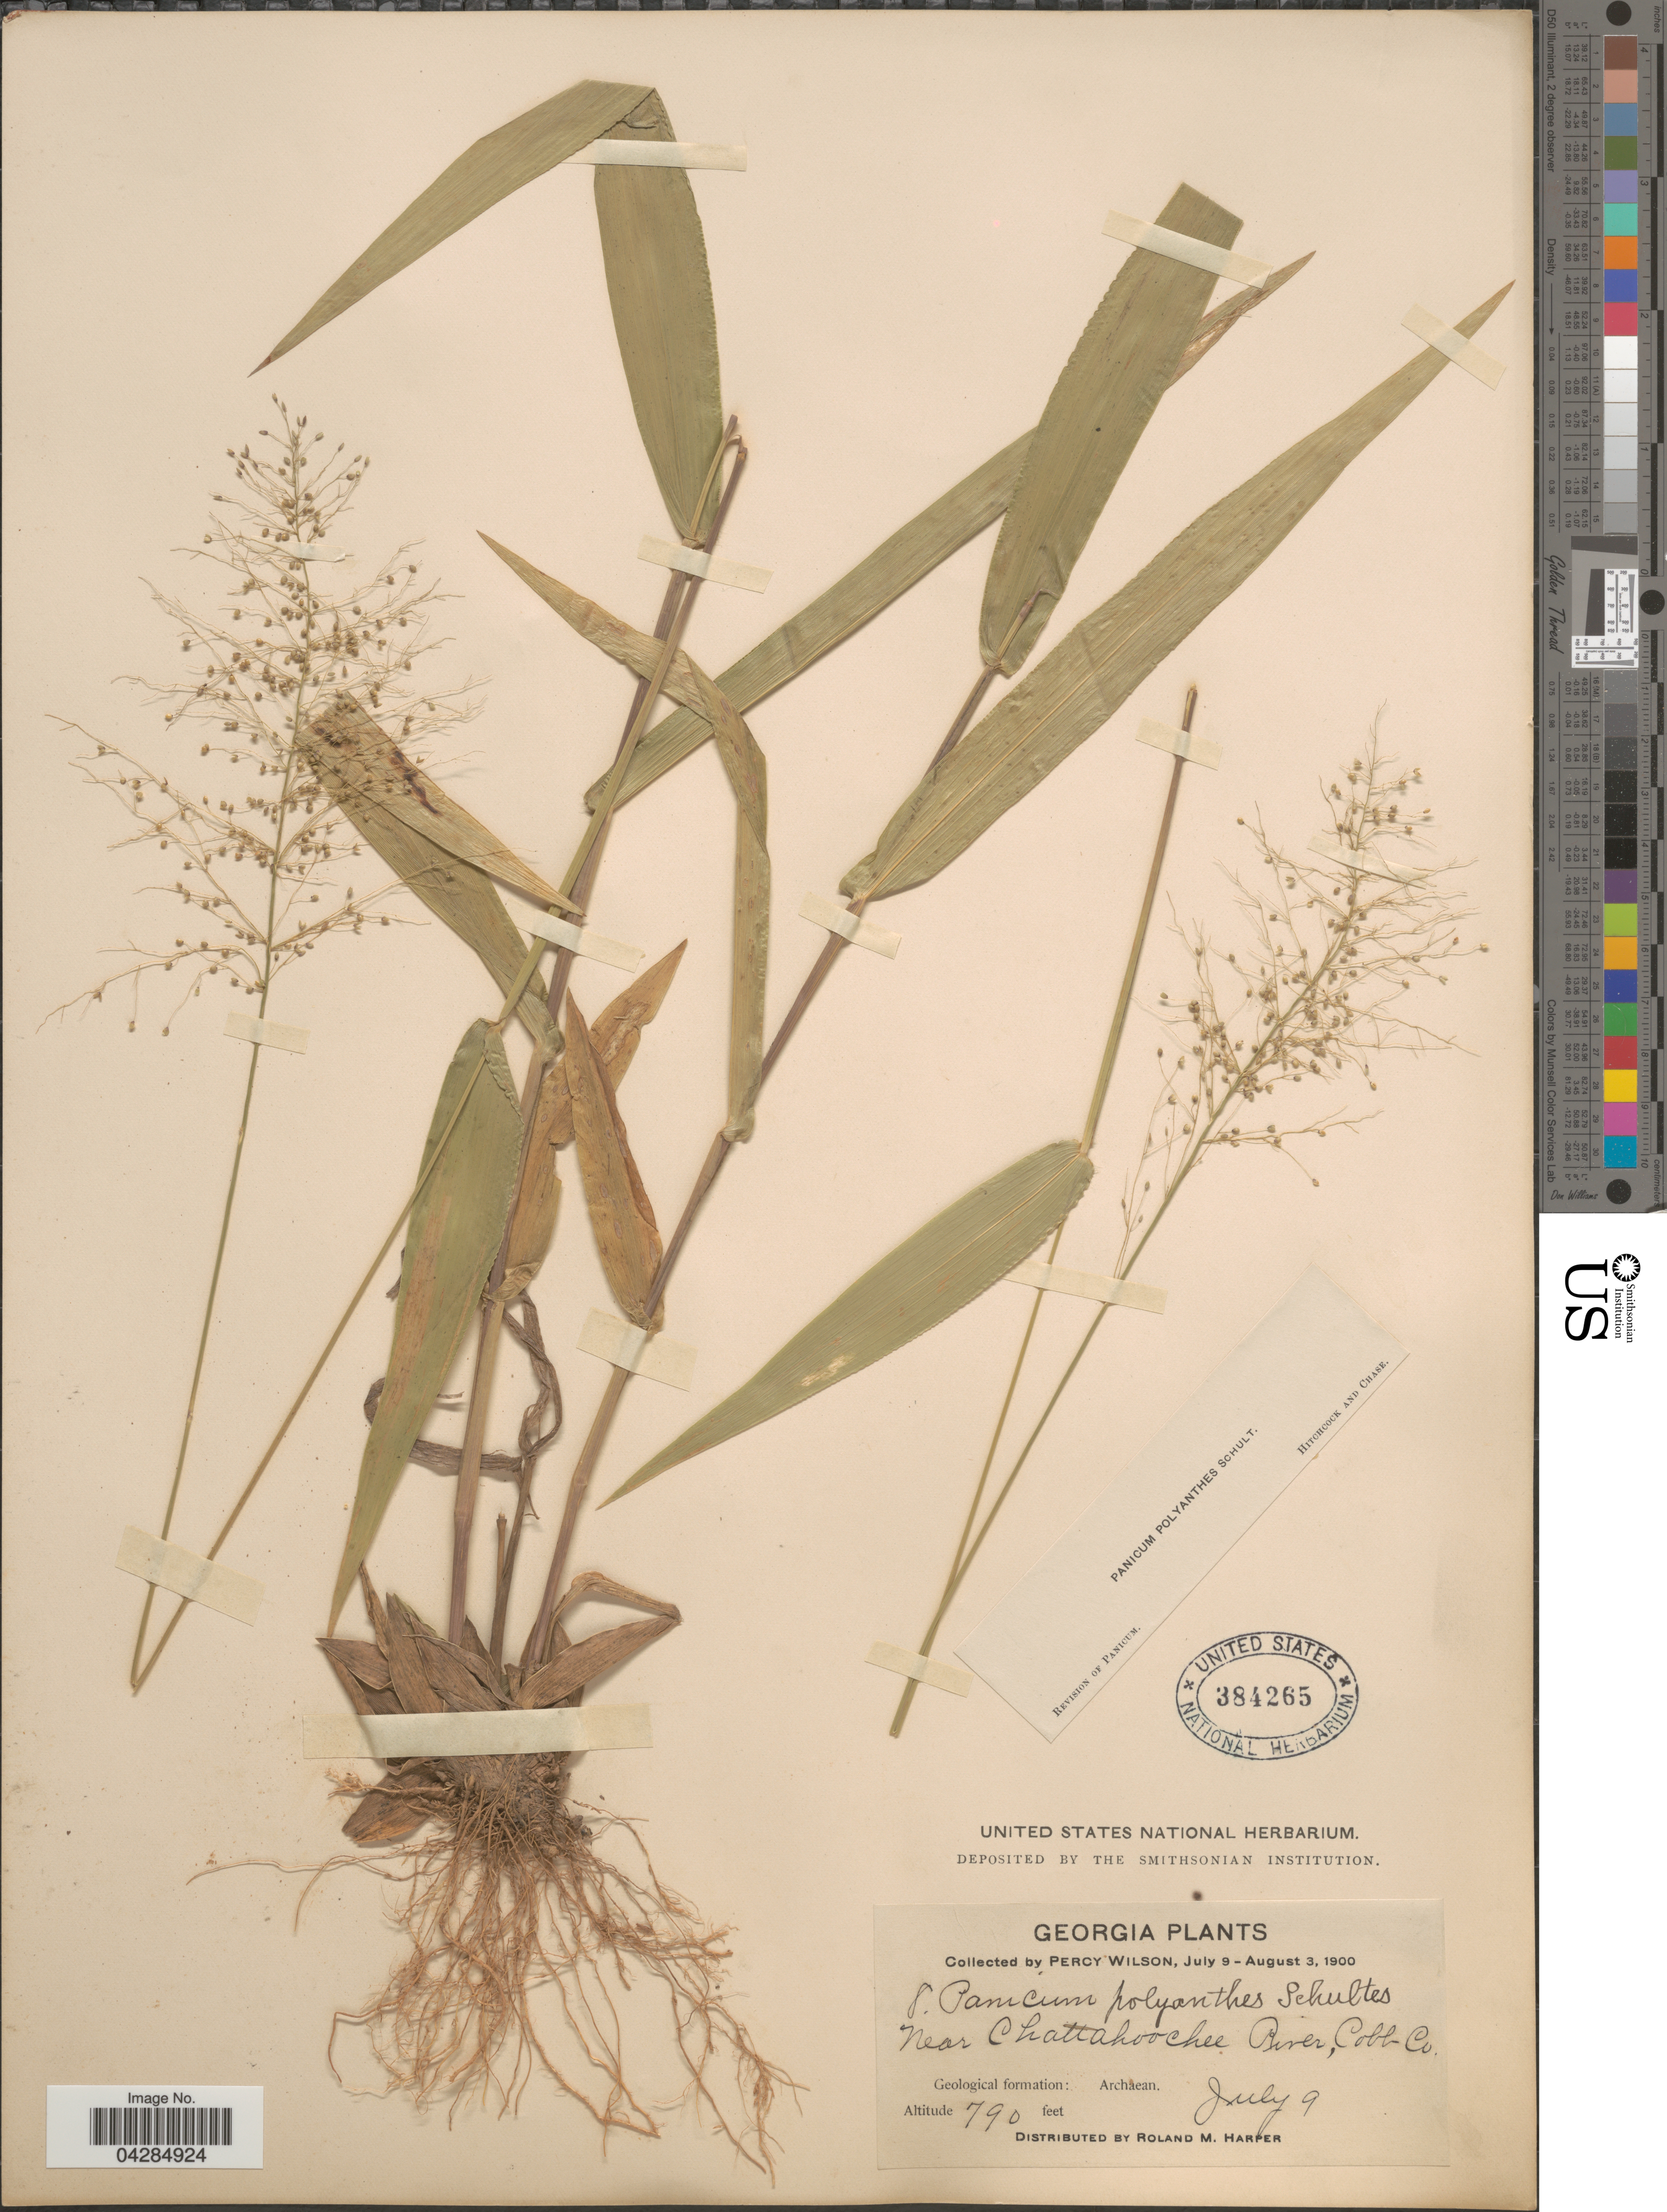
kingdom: Plantae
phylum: Tracheophyta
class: Liliopsida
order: Poales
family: Poaceae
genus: Dichanthelium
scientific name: Dichanthelium polyanthes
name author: (Schult.) Mohlenbr.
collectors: P. Wilson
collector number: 8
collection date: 1900-07-09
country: United States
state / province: Georgia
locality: Near Chattahoochee River, Cobb Co. Geological formation: Archaean.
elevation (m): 241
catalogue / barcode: US 384265